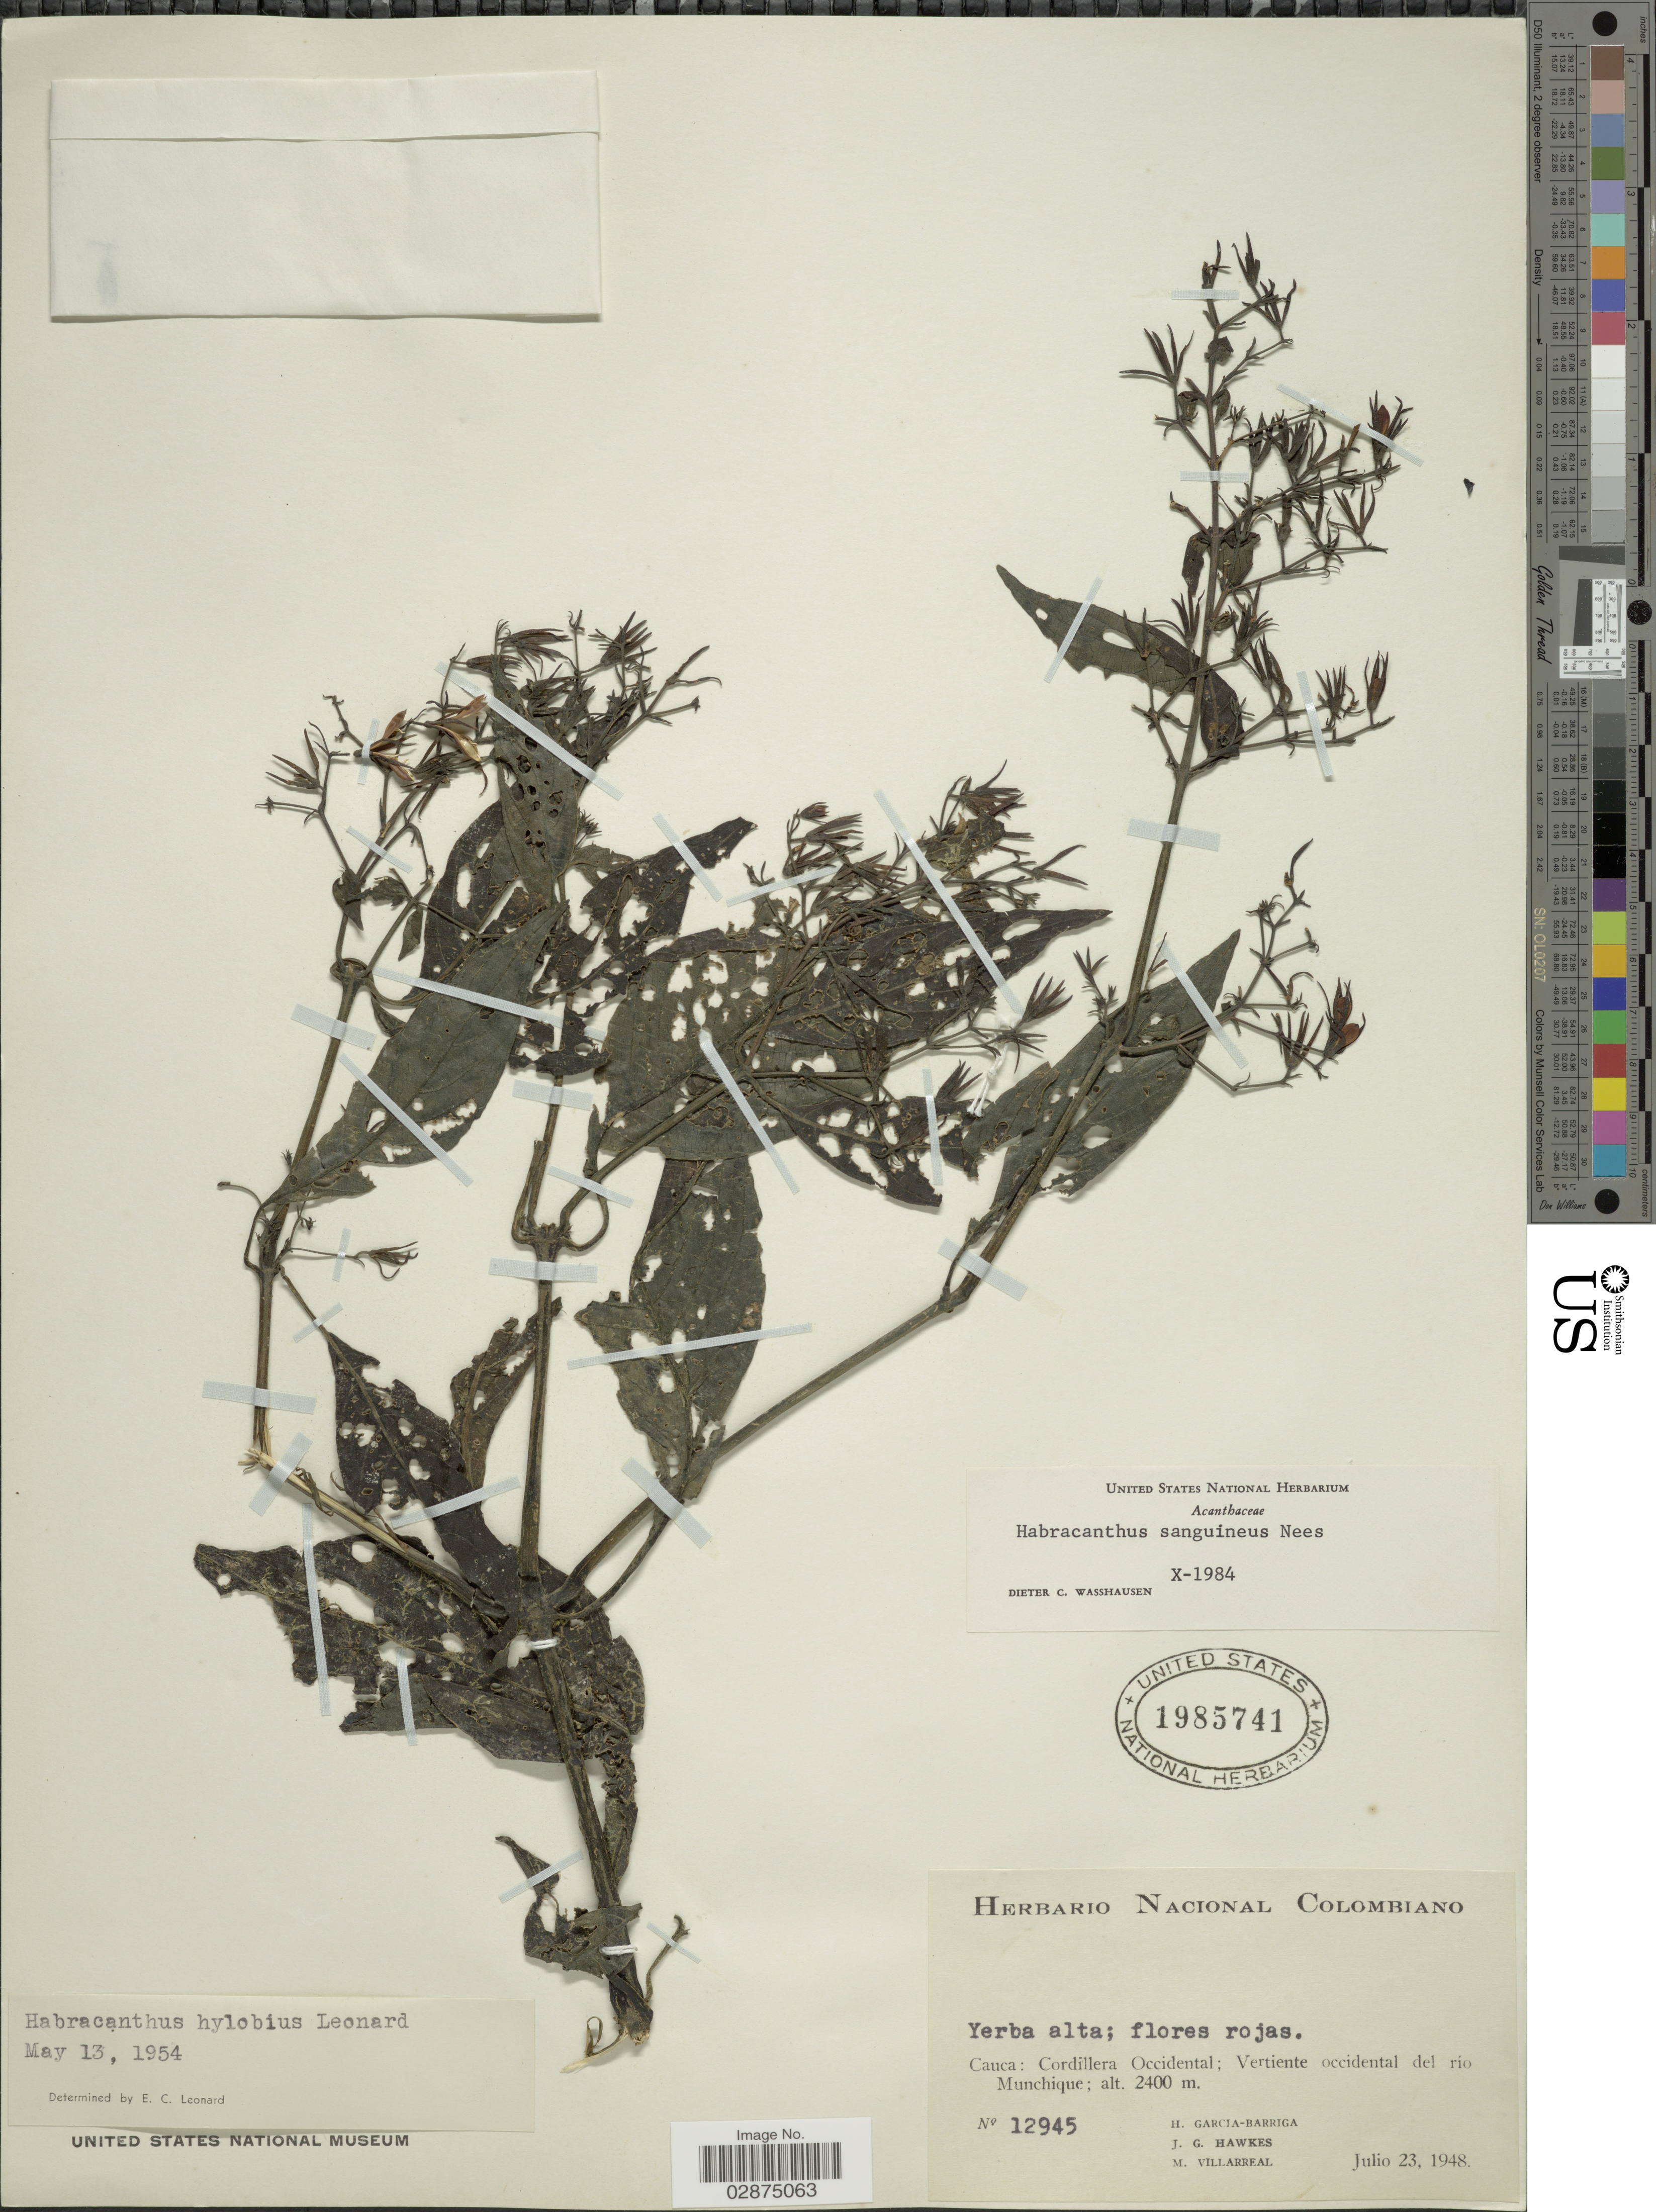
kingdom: Plantae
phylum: Tracheophyta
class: Magnoliopsida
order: Lamiales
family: Acanthaceae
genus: Habracanthus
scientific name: Habracanthus sanguineus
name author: Nees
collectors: H. García Barriga, J. Hawkes & M. Villarreal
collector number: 12945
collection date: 1948-07-23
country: Colombia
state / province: Cauca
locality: Cordillera Occidental Occidental: Vertiente occidental del rio Munchique.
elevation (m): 2400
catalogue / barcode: US 1985741